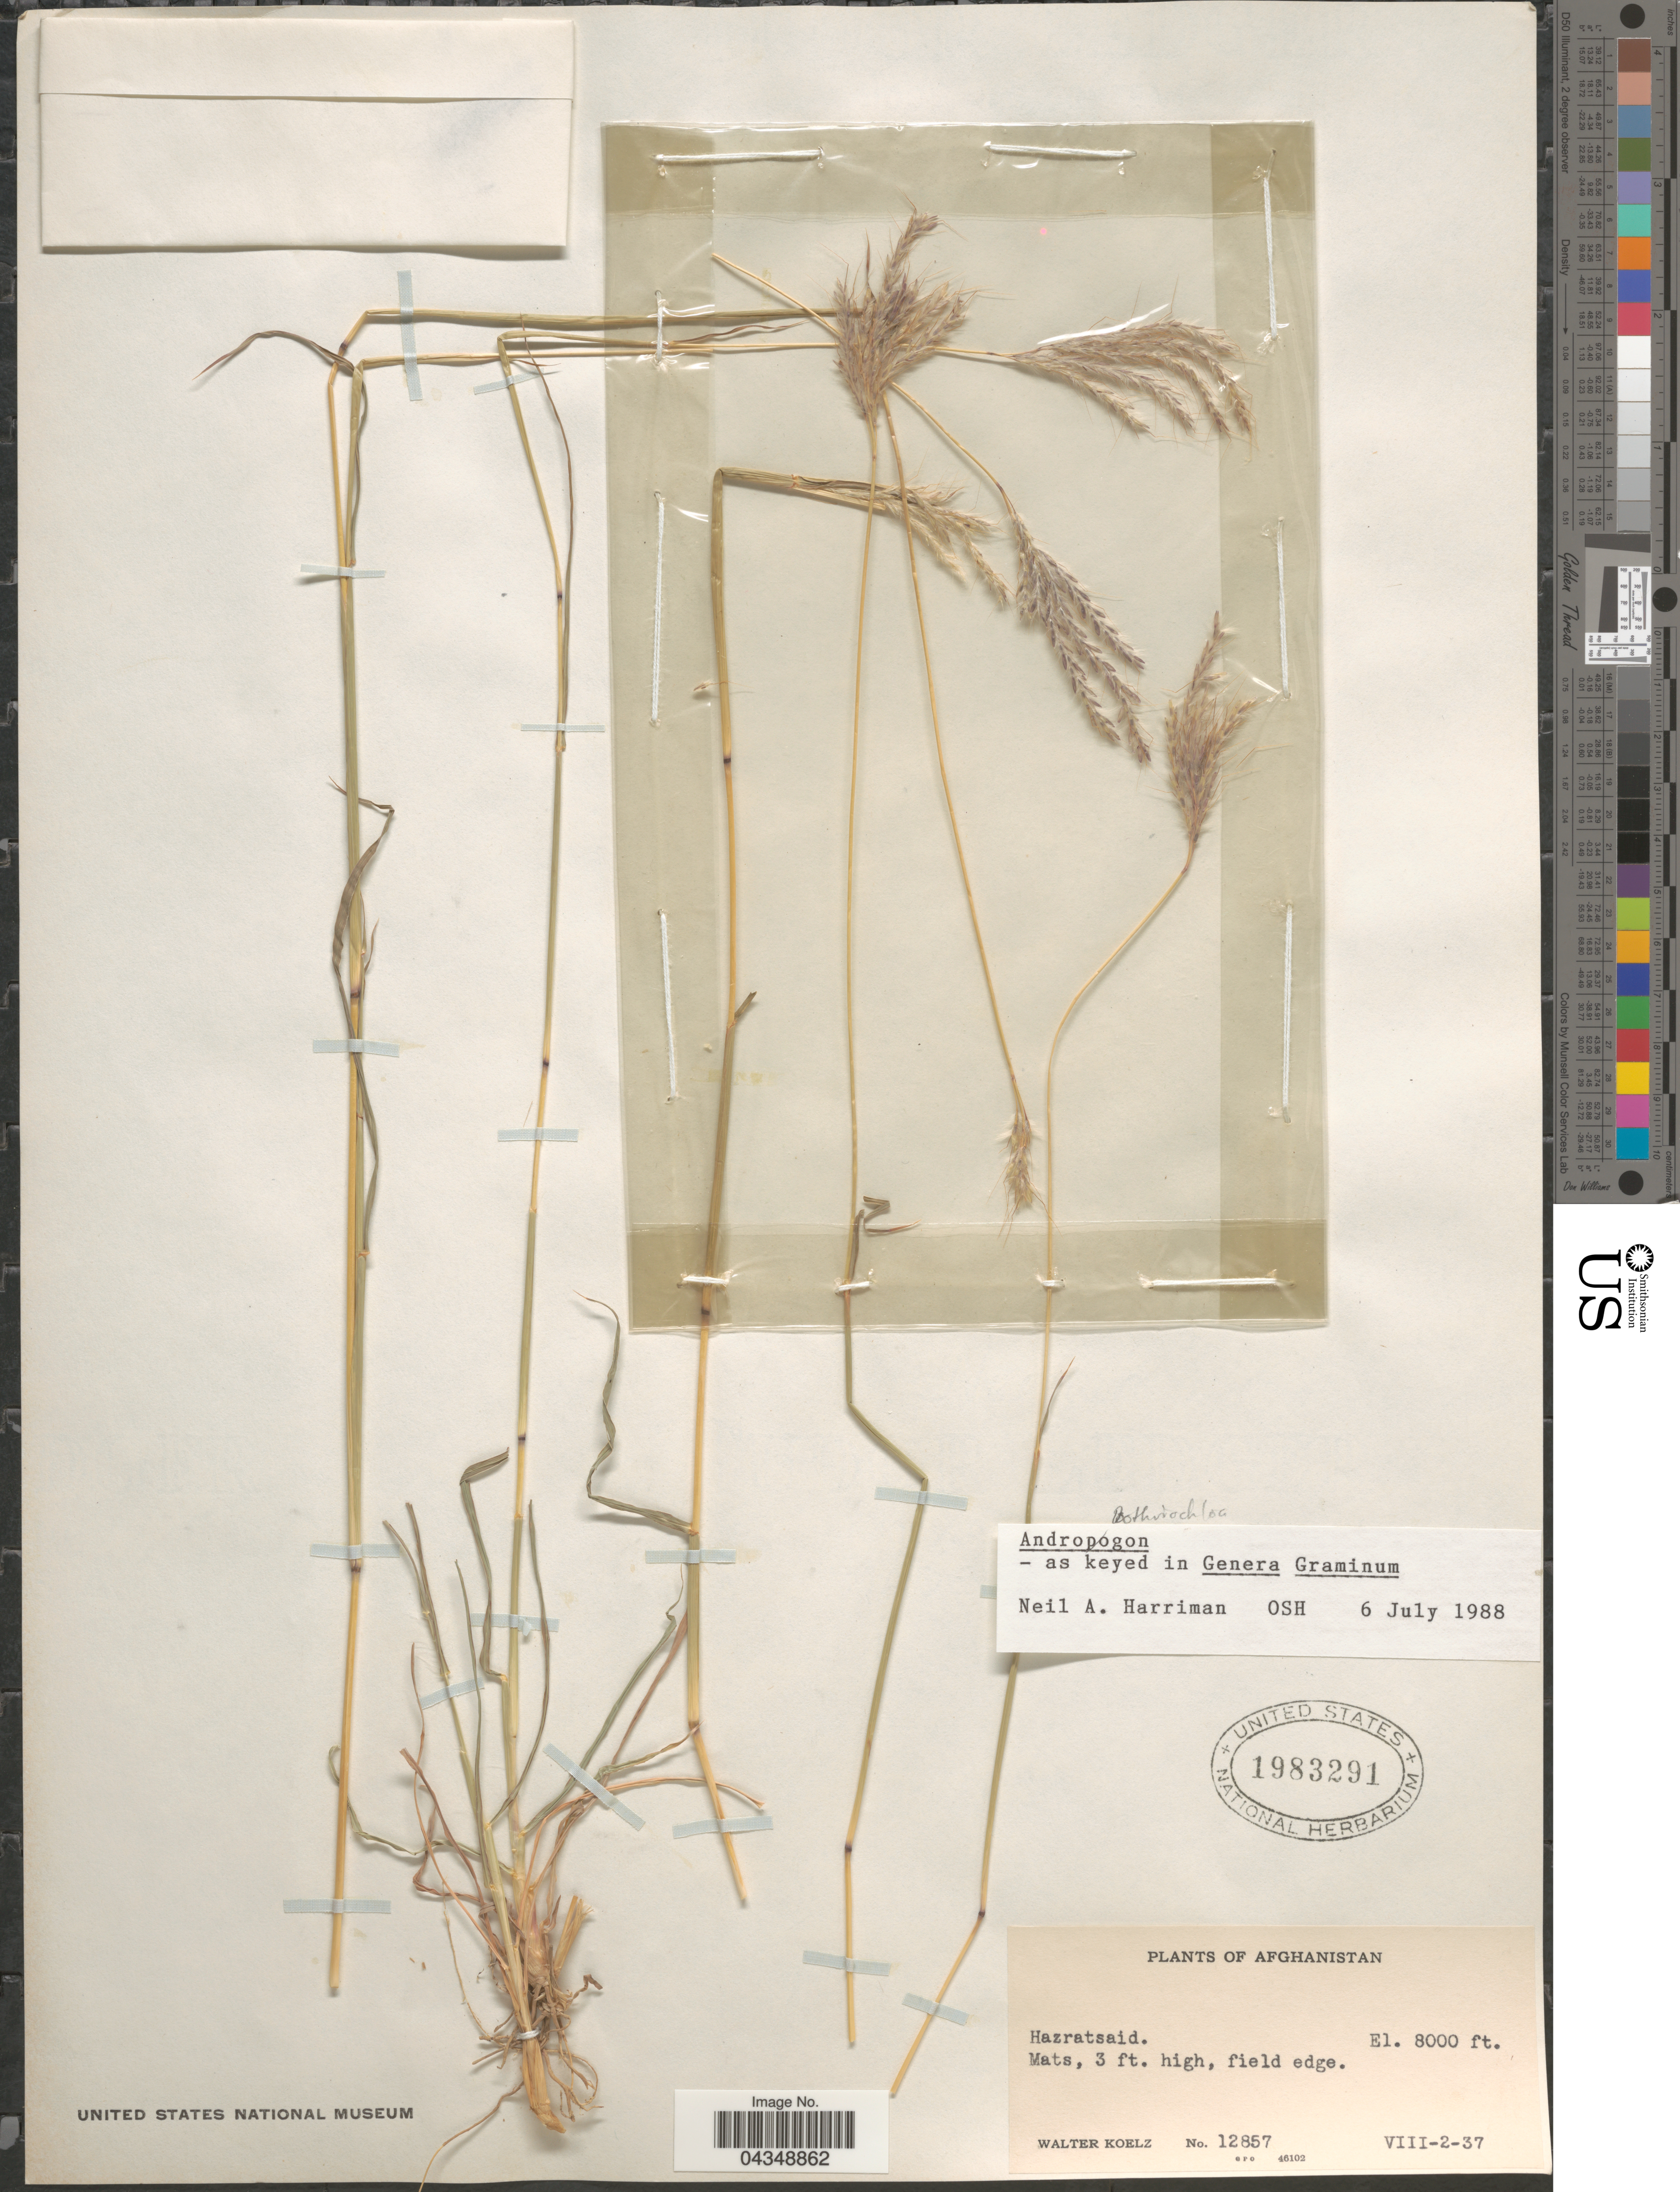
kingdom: Plantae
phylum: Tracheophyta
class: Liliopsida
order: Poales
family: Poaceae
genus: Bothriochloa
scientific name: Bothriochloa sp.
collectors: W. N. Koelz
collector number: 12857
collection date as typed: Transcribed d/m/y: 2/8/37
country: Afghanistan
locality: Hazratsaid.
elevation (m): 2438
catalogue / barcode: US 1983291